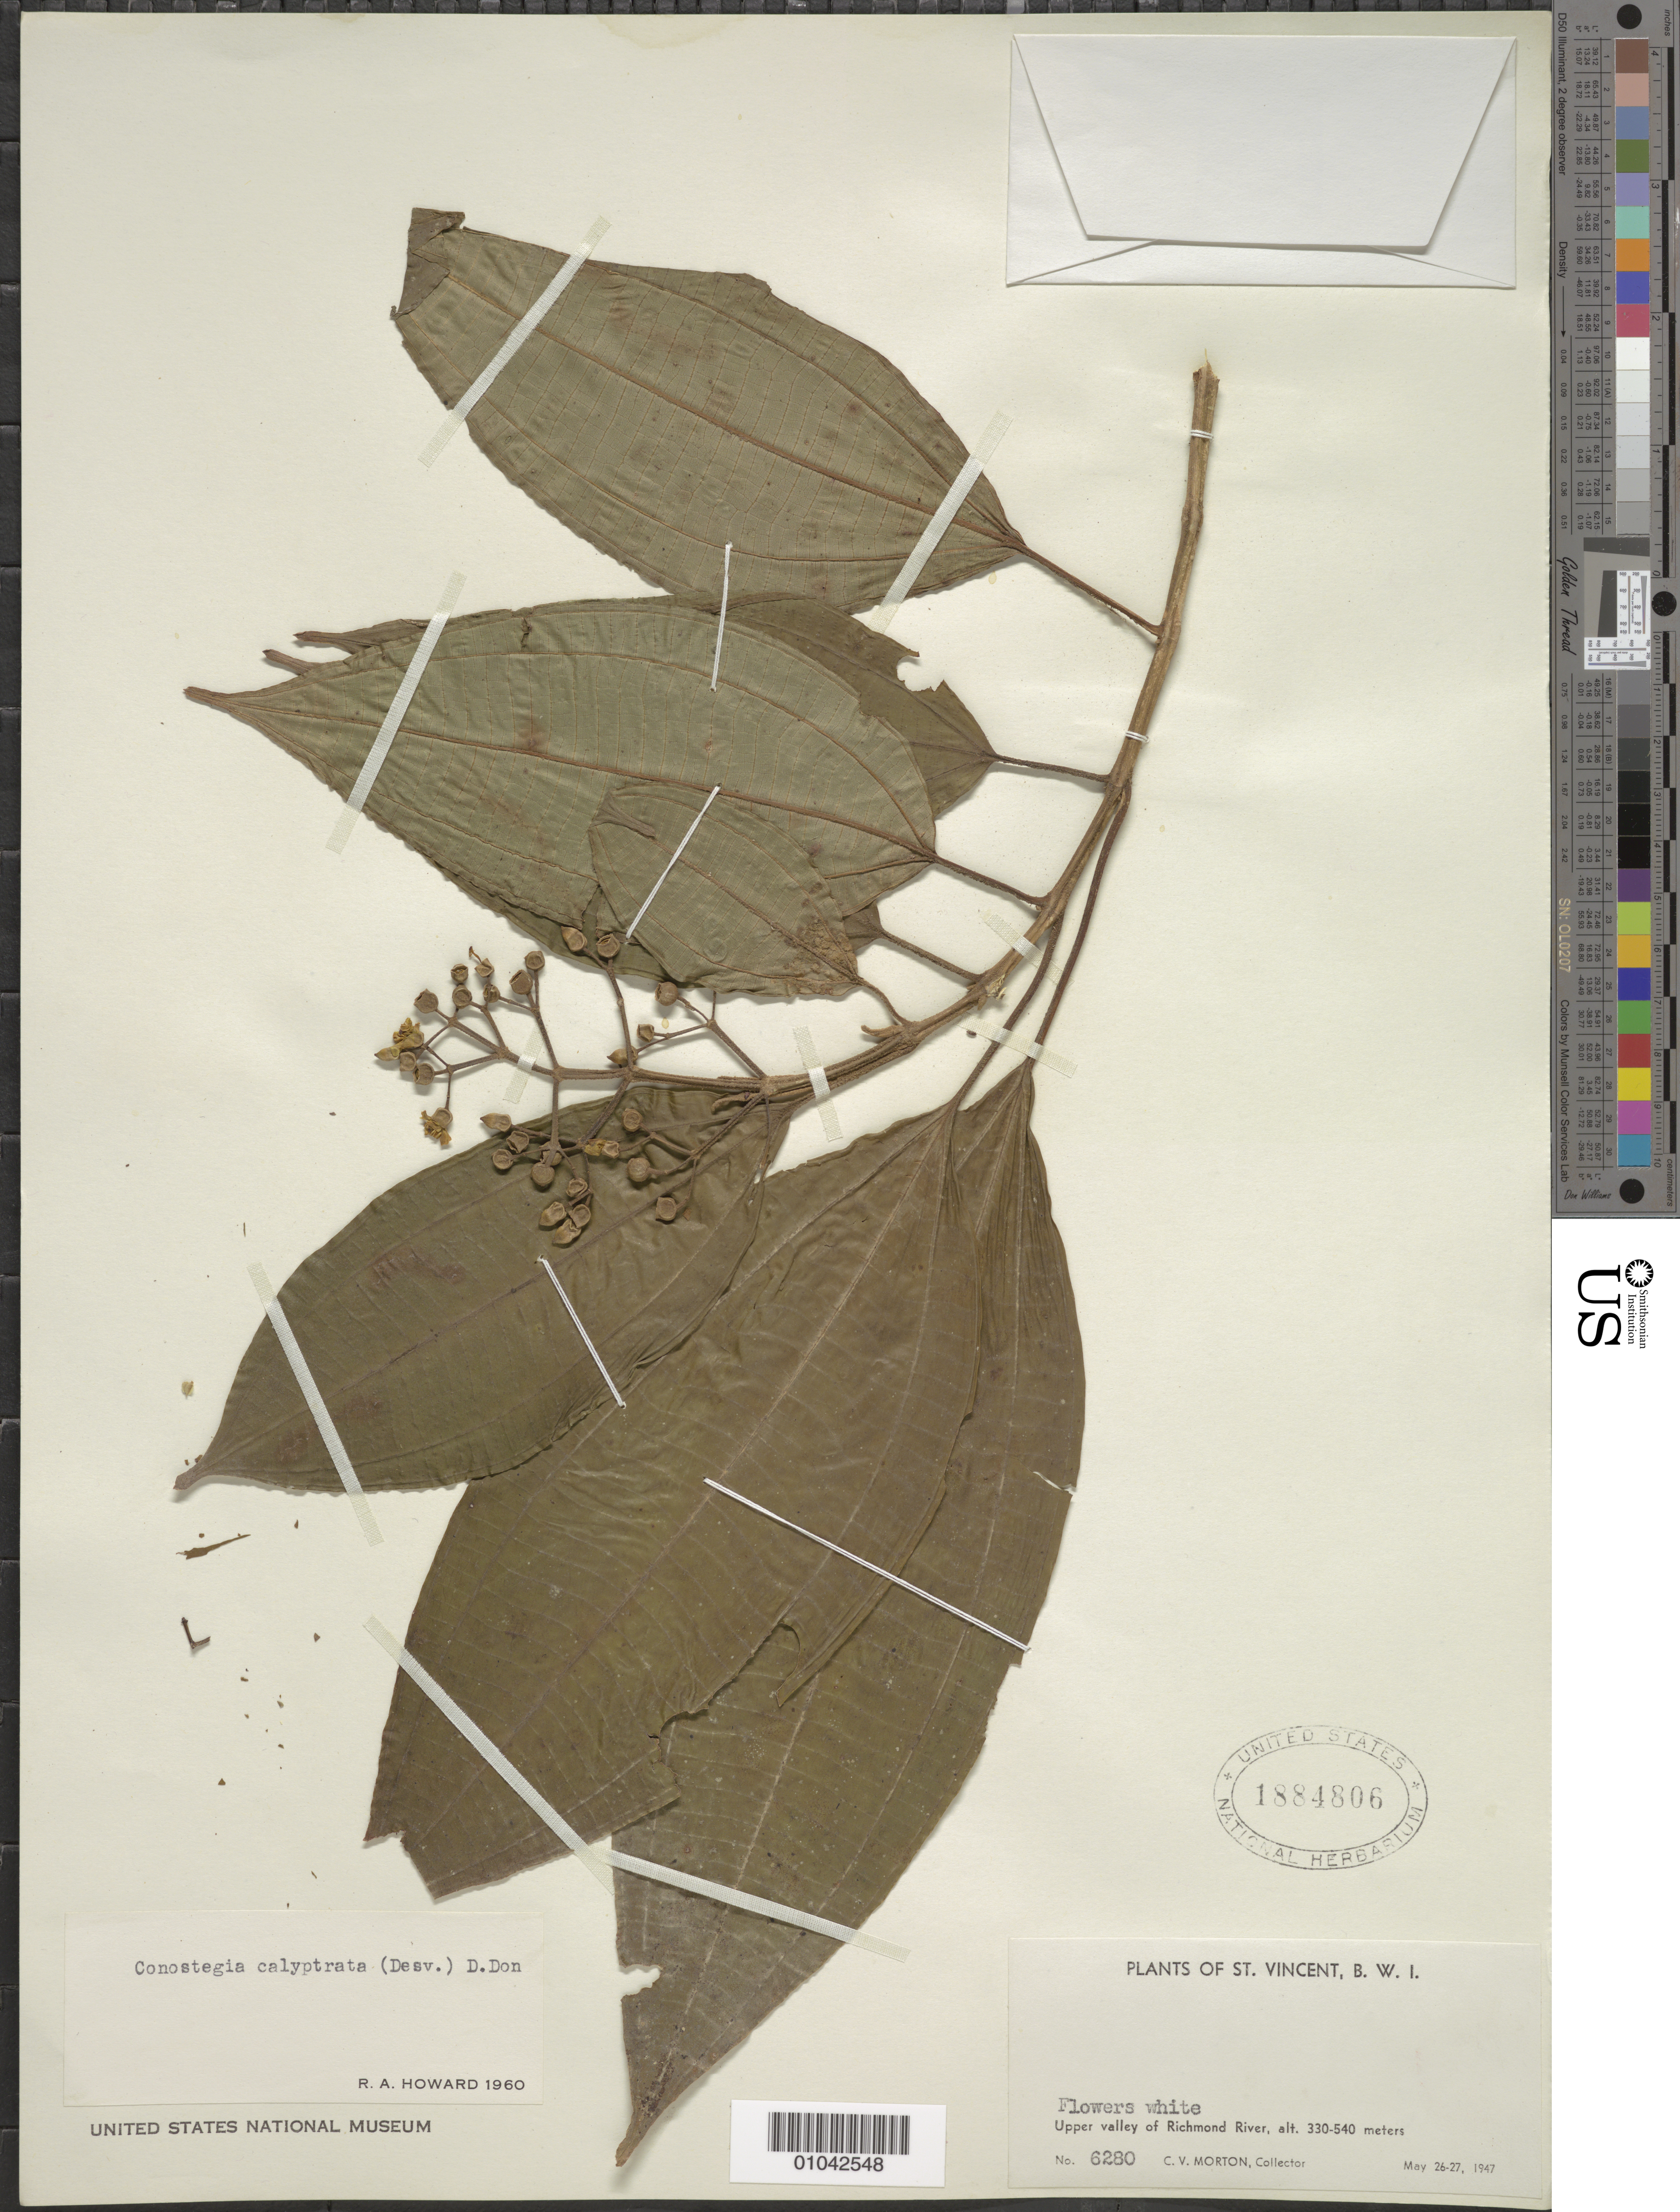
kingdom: Plantae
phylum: Tracheophyta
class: Magnoliopsida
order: Myrtales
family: Melastomataceae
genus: Conostegia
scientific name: Conostegia montana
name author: (Sw.) D. Don ex DC.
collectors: C. V. Morton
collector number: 6280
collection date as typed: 26 May 1947 to 27 May 1947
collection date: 1947-05-26/1947-05-27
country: St. Vincent - Grenadines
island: St. Vincent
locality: Upper valley of Richmond River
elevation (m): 330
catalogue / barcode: US 1884806